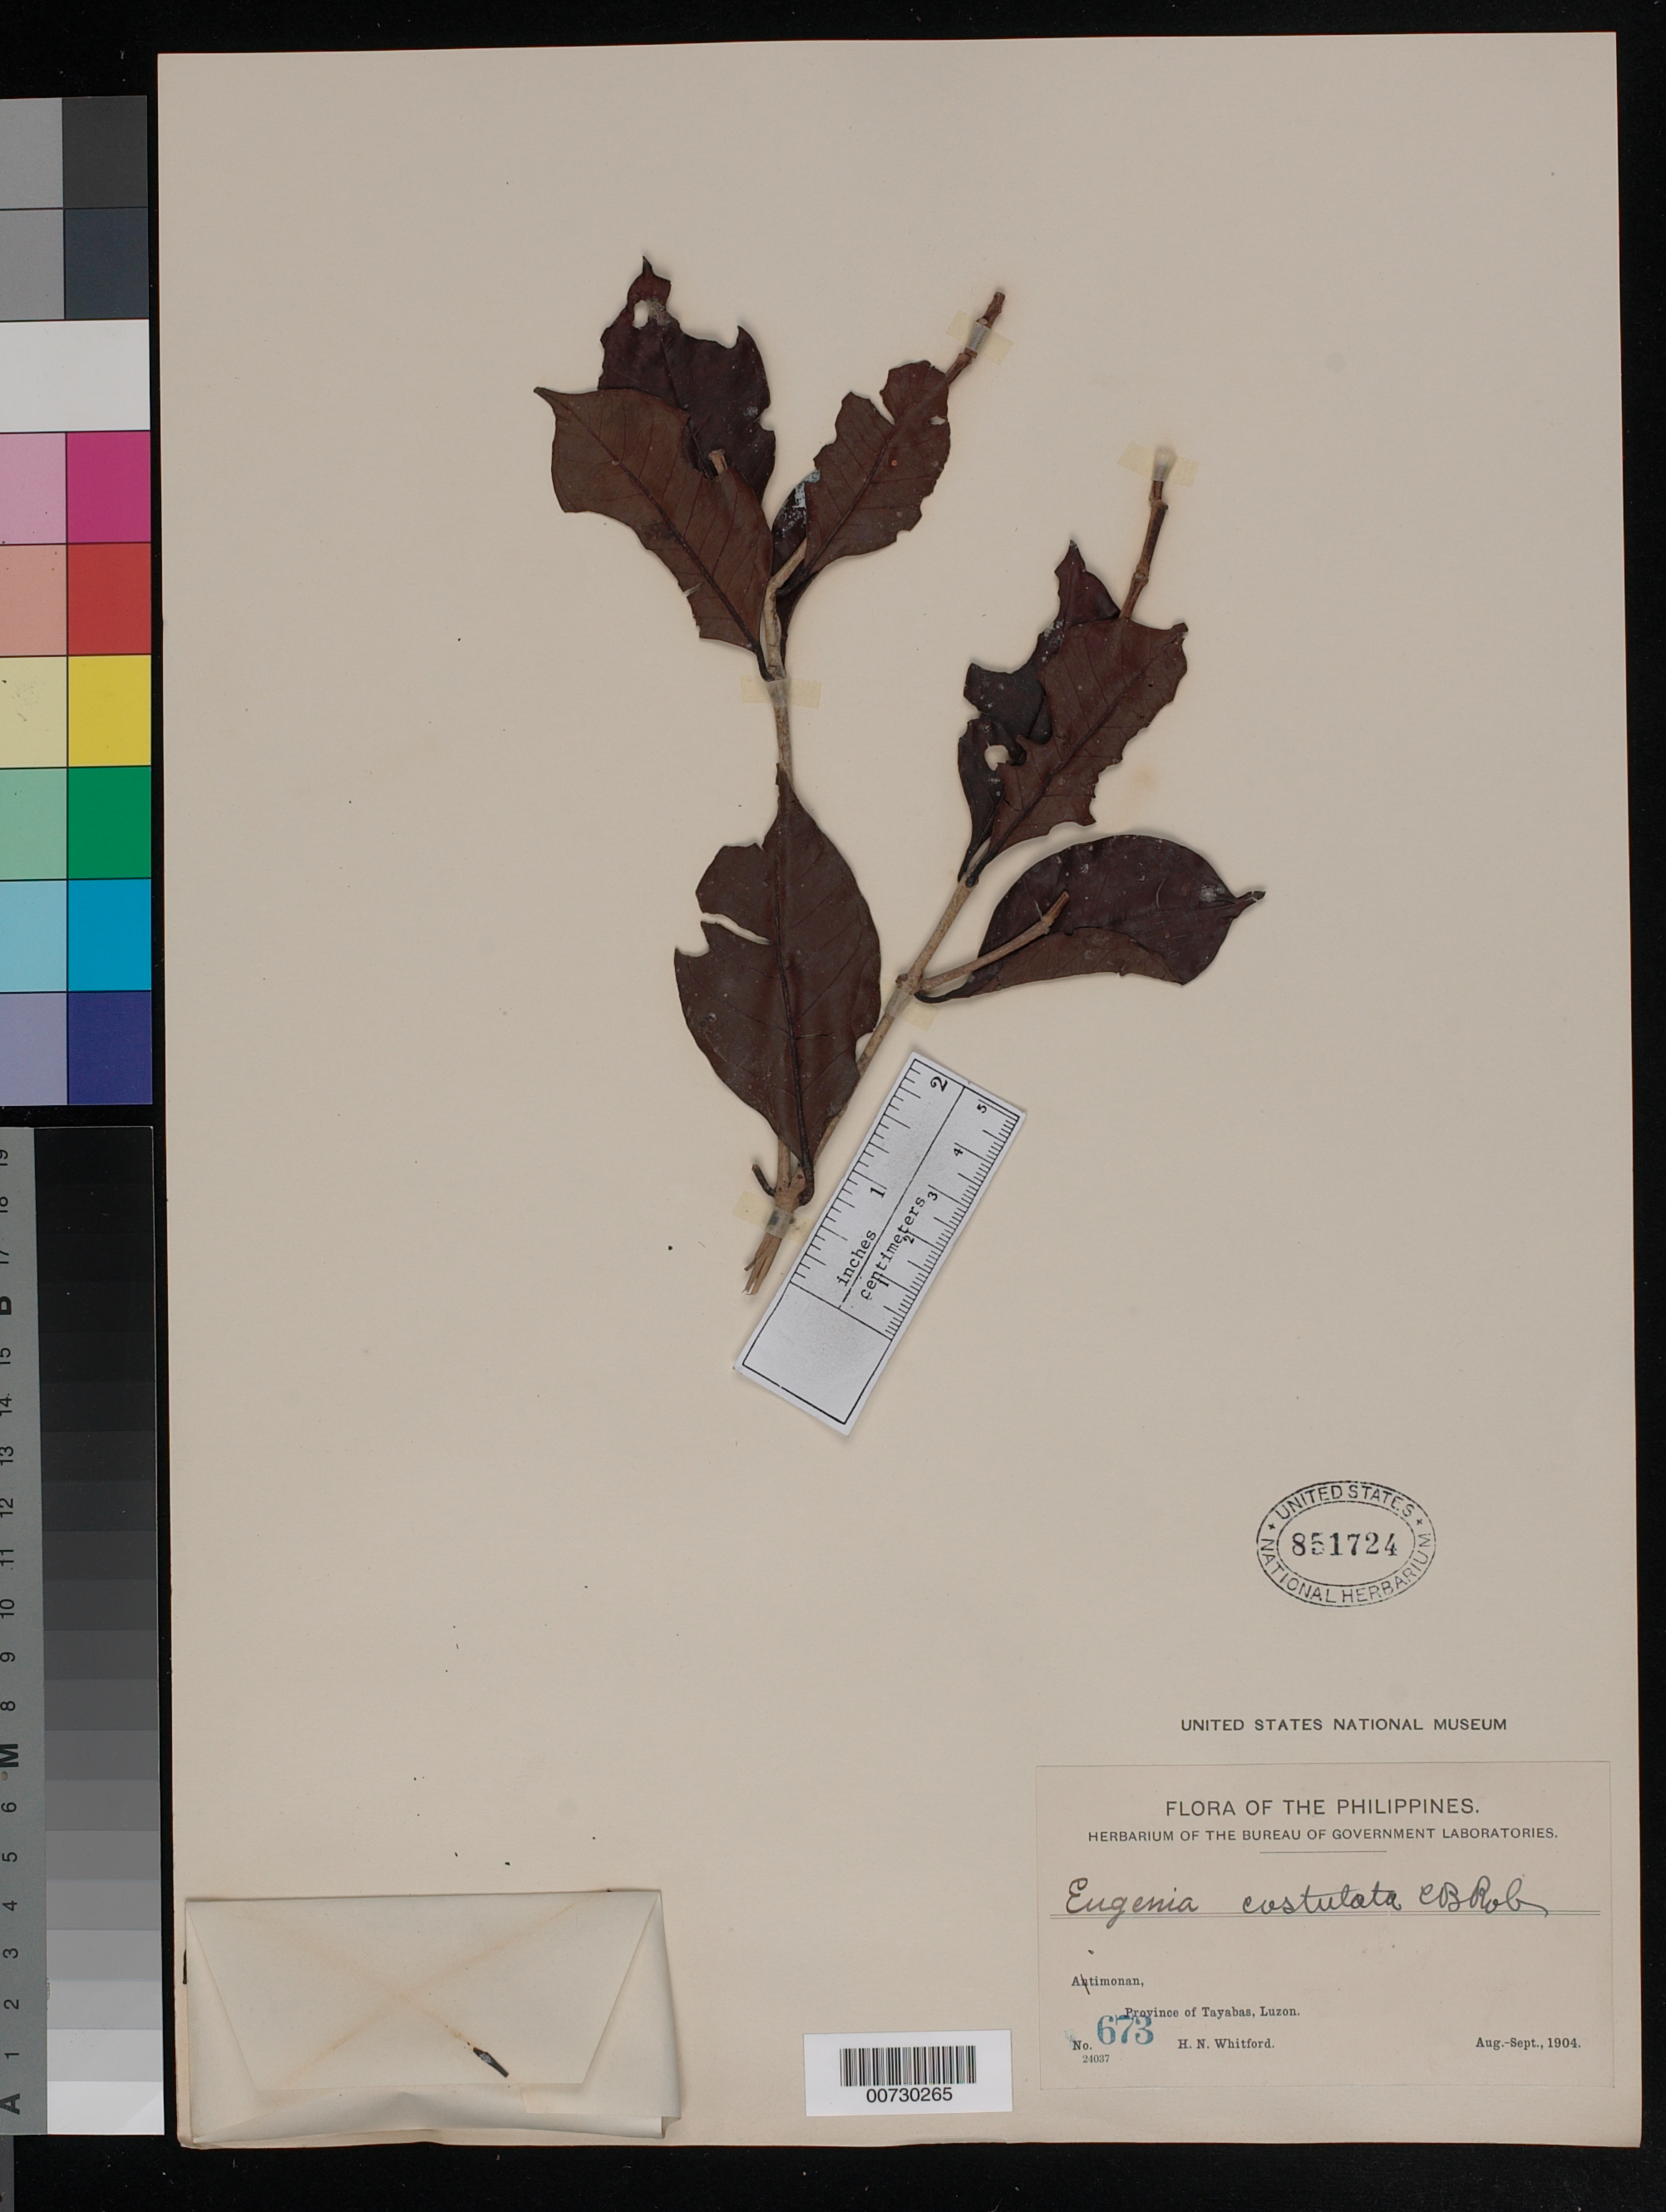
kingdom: Plantae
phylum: Tracheophyta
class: Magnoliopsida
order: Myrtales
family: Myrtaceae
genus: Syzygium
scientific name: Syzygium costulataum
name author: (C.B. Rob.) Merr.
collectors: H. N. Whitford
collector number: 673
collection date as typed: Aug 1904 to -- Sep 1904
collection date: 1904-08/1904-09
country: Philippines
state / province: Calabarzon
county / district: Quezon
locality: Atimonan. Tayabas.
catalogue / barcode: US 851724